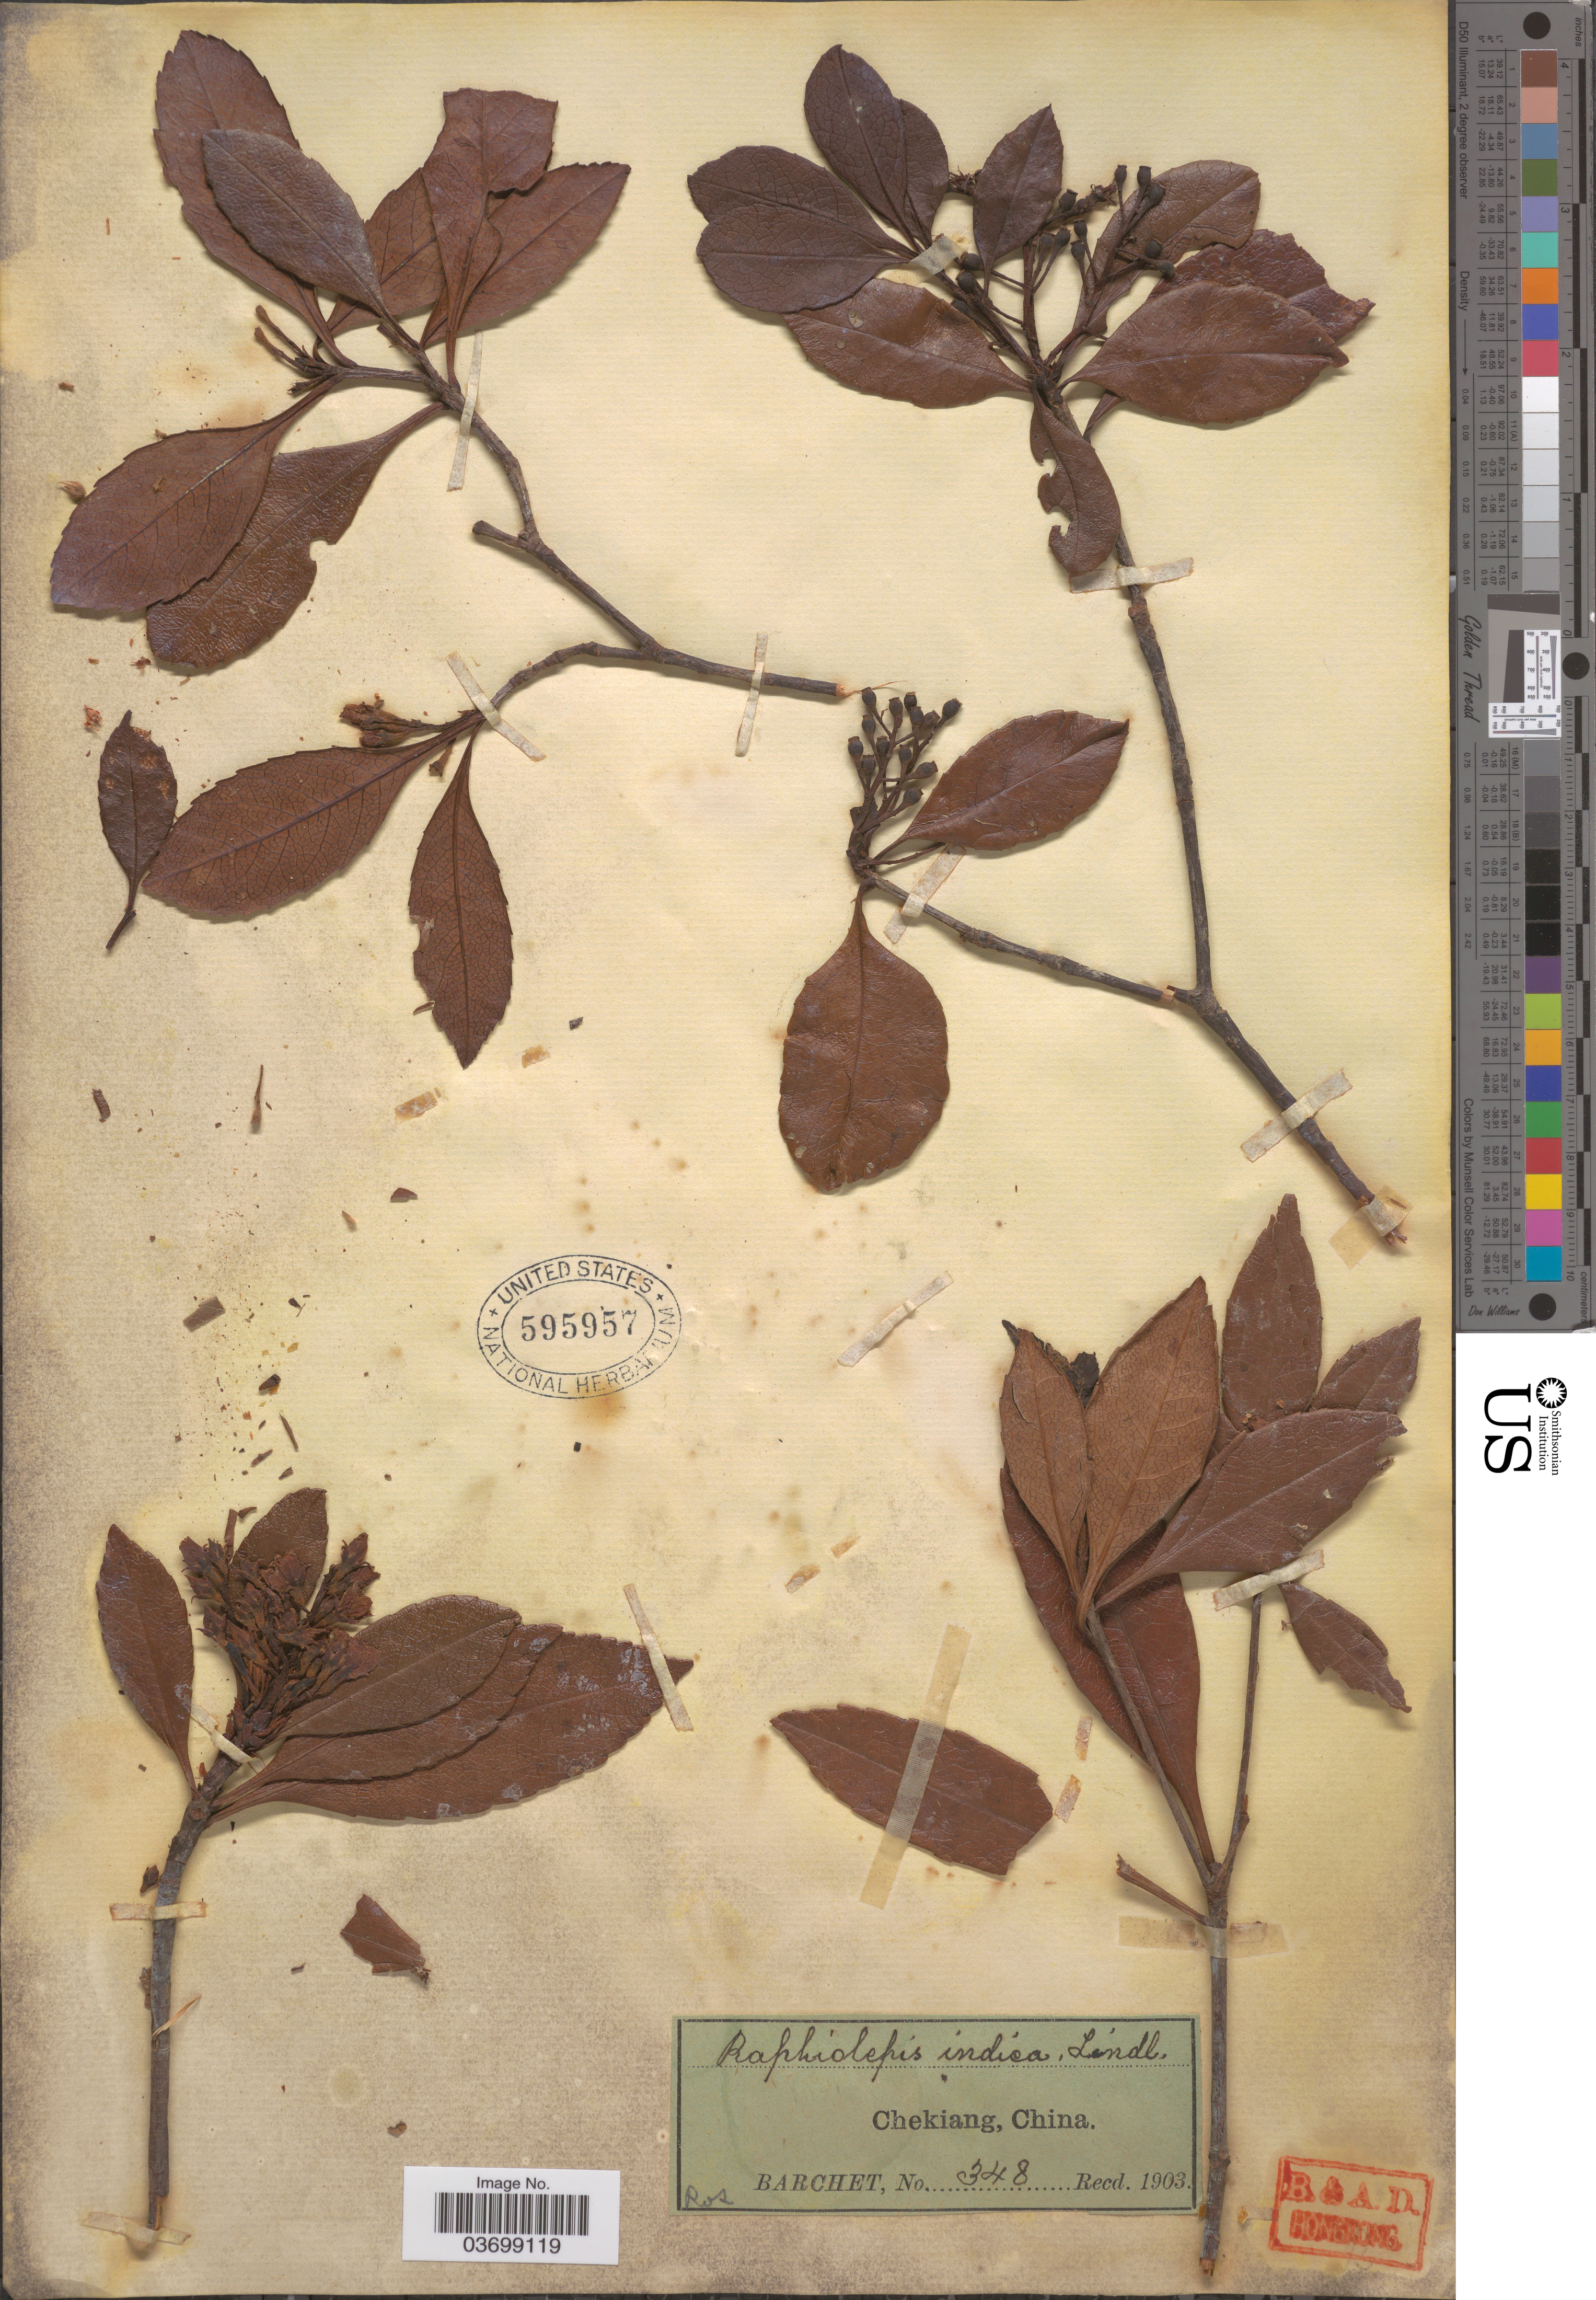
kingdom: Plantae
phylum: Tracheophyta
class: Magnoliopsida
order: Rosales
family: Rosaceae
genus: Rhaphiolepis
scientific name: Rhaphiolepis indica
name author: (L.) Lindl.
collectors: Barchet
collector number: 348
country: China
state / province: Zhejiang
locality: Chekiang.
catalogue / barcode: US 595957